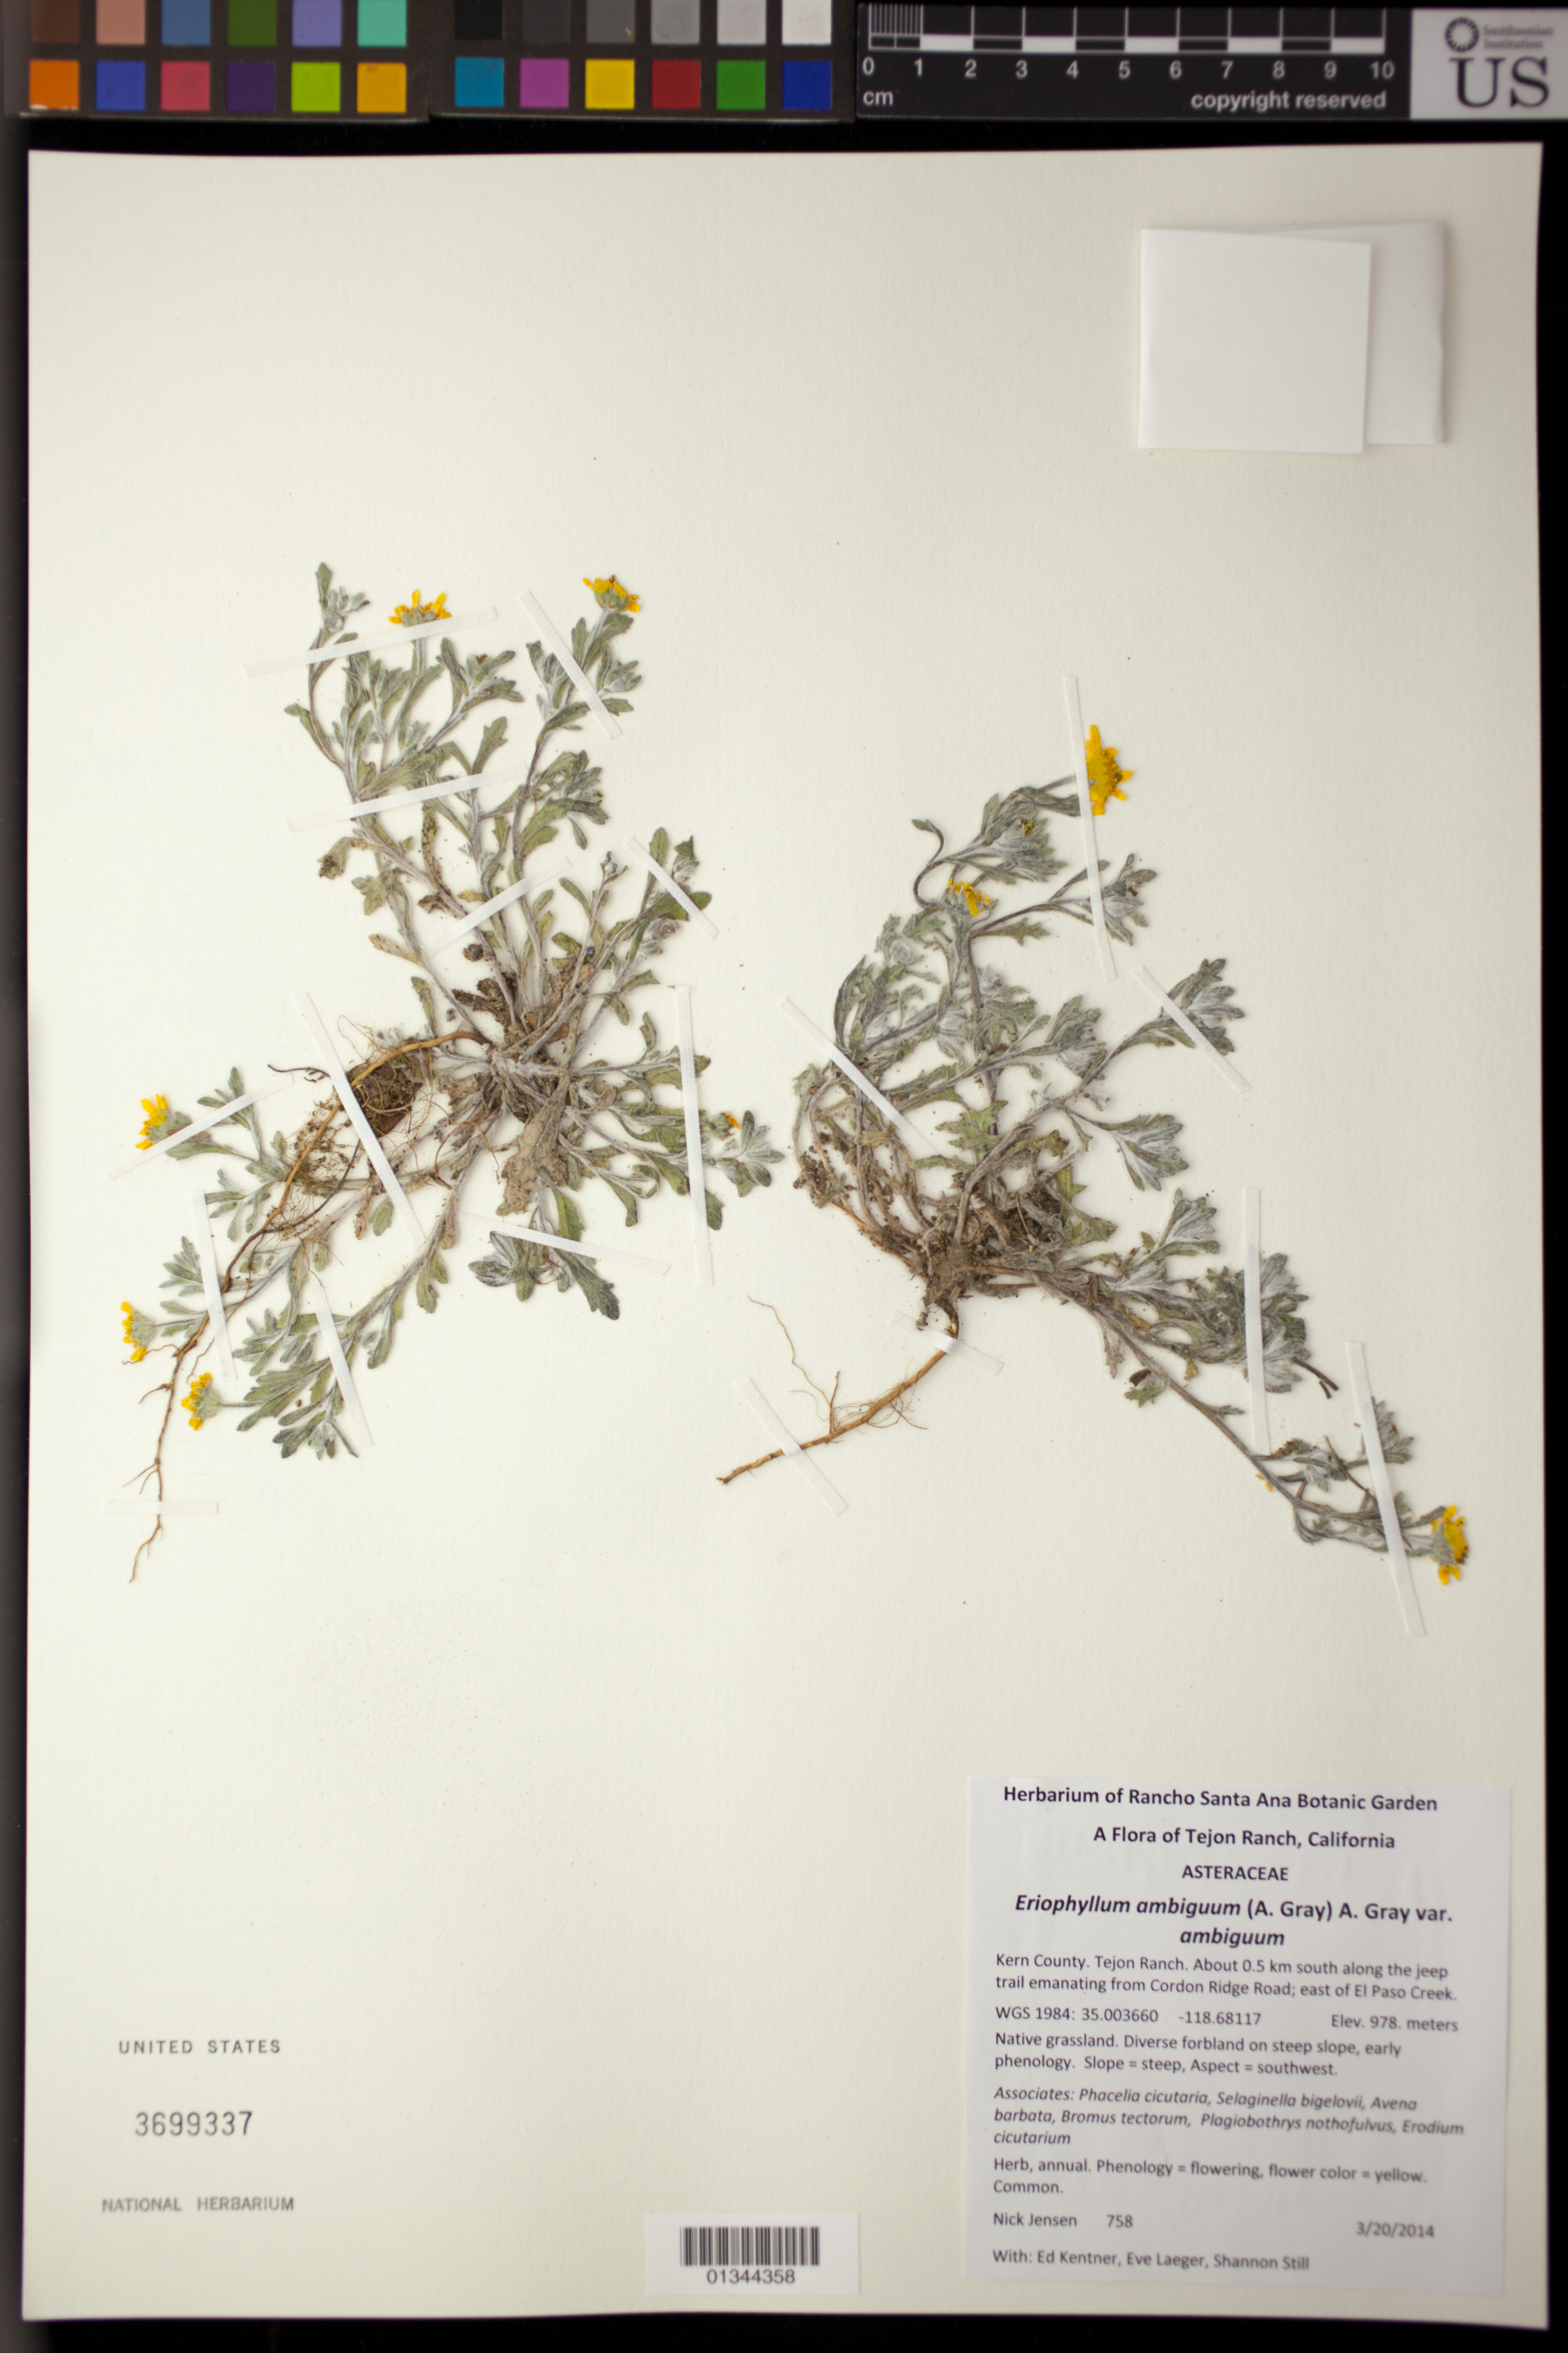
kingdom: Plantae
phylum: Tracheophyta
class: Magnoliopsida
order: Asterales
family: Asteraceae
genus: Eriophyllum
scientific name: Eriophyllum ambiguum var. ambiguum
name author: (A. Gray) A. Gray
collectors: N. Jensen, E. Kentner, E. Laeger & S. Still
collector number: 758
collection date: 2014-03-20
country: United States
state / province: California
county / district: Kern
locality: Tejon Ranch, about 0.5 km south along the jeep trail emanating from Cordon Ridge Road; east of El Paso Creek.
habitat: Native grassland. Diverse forbland on steep slope.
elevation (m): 978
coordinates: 35.003660, -118.68117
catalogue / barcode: US 3699337